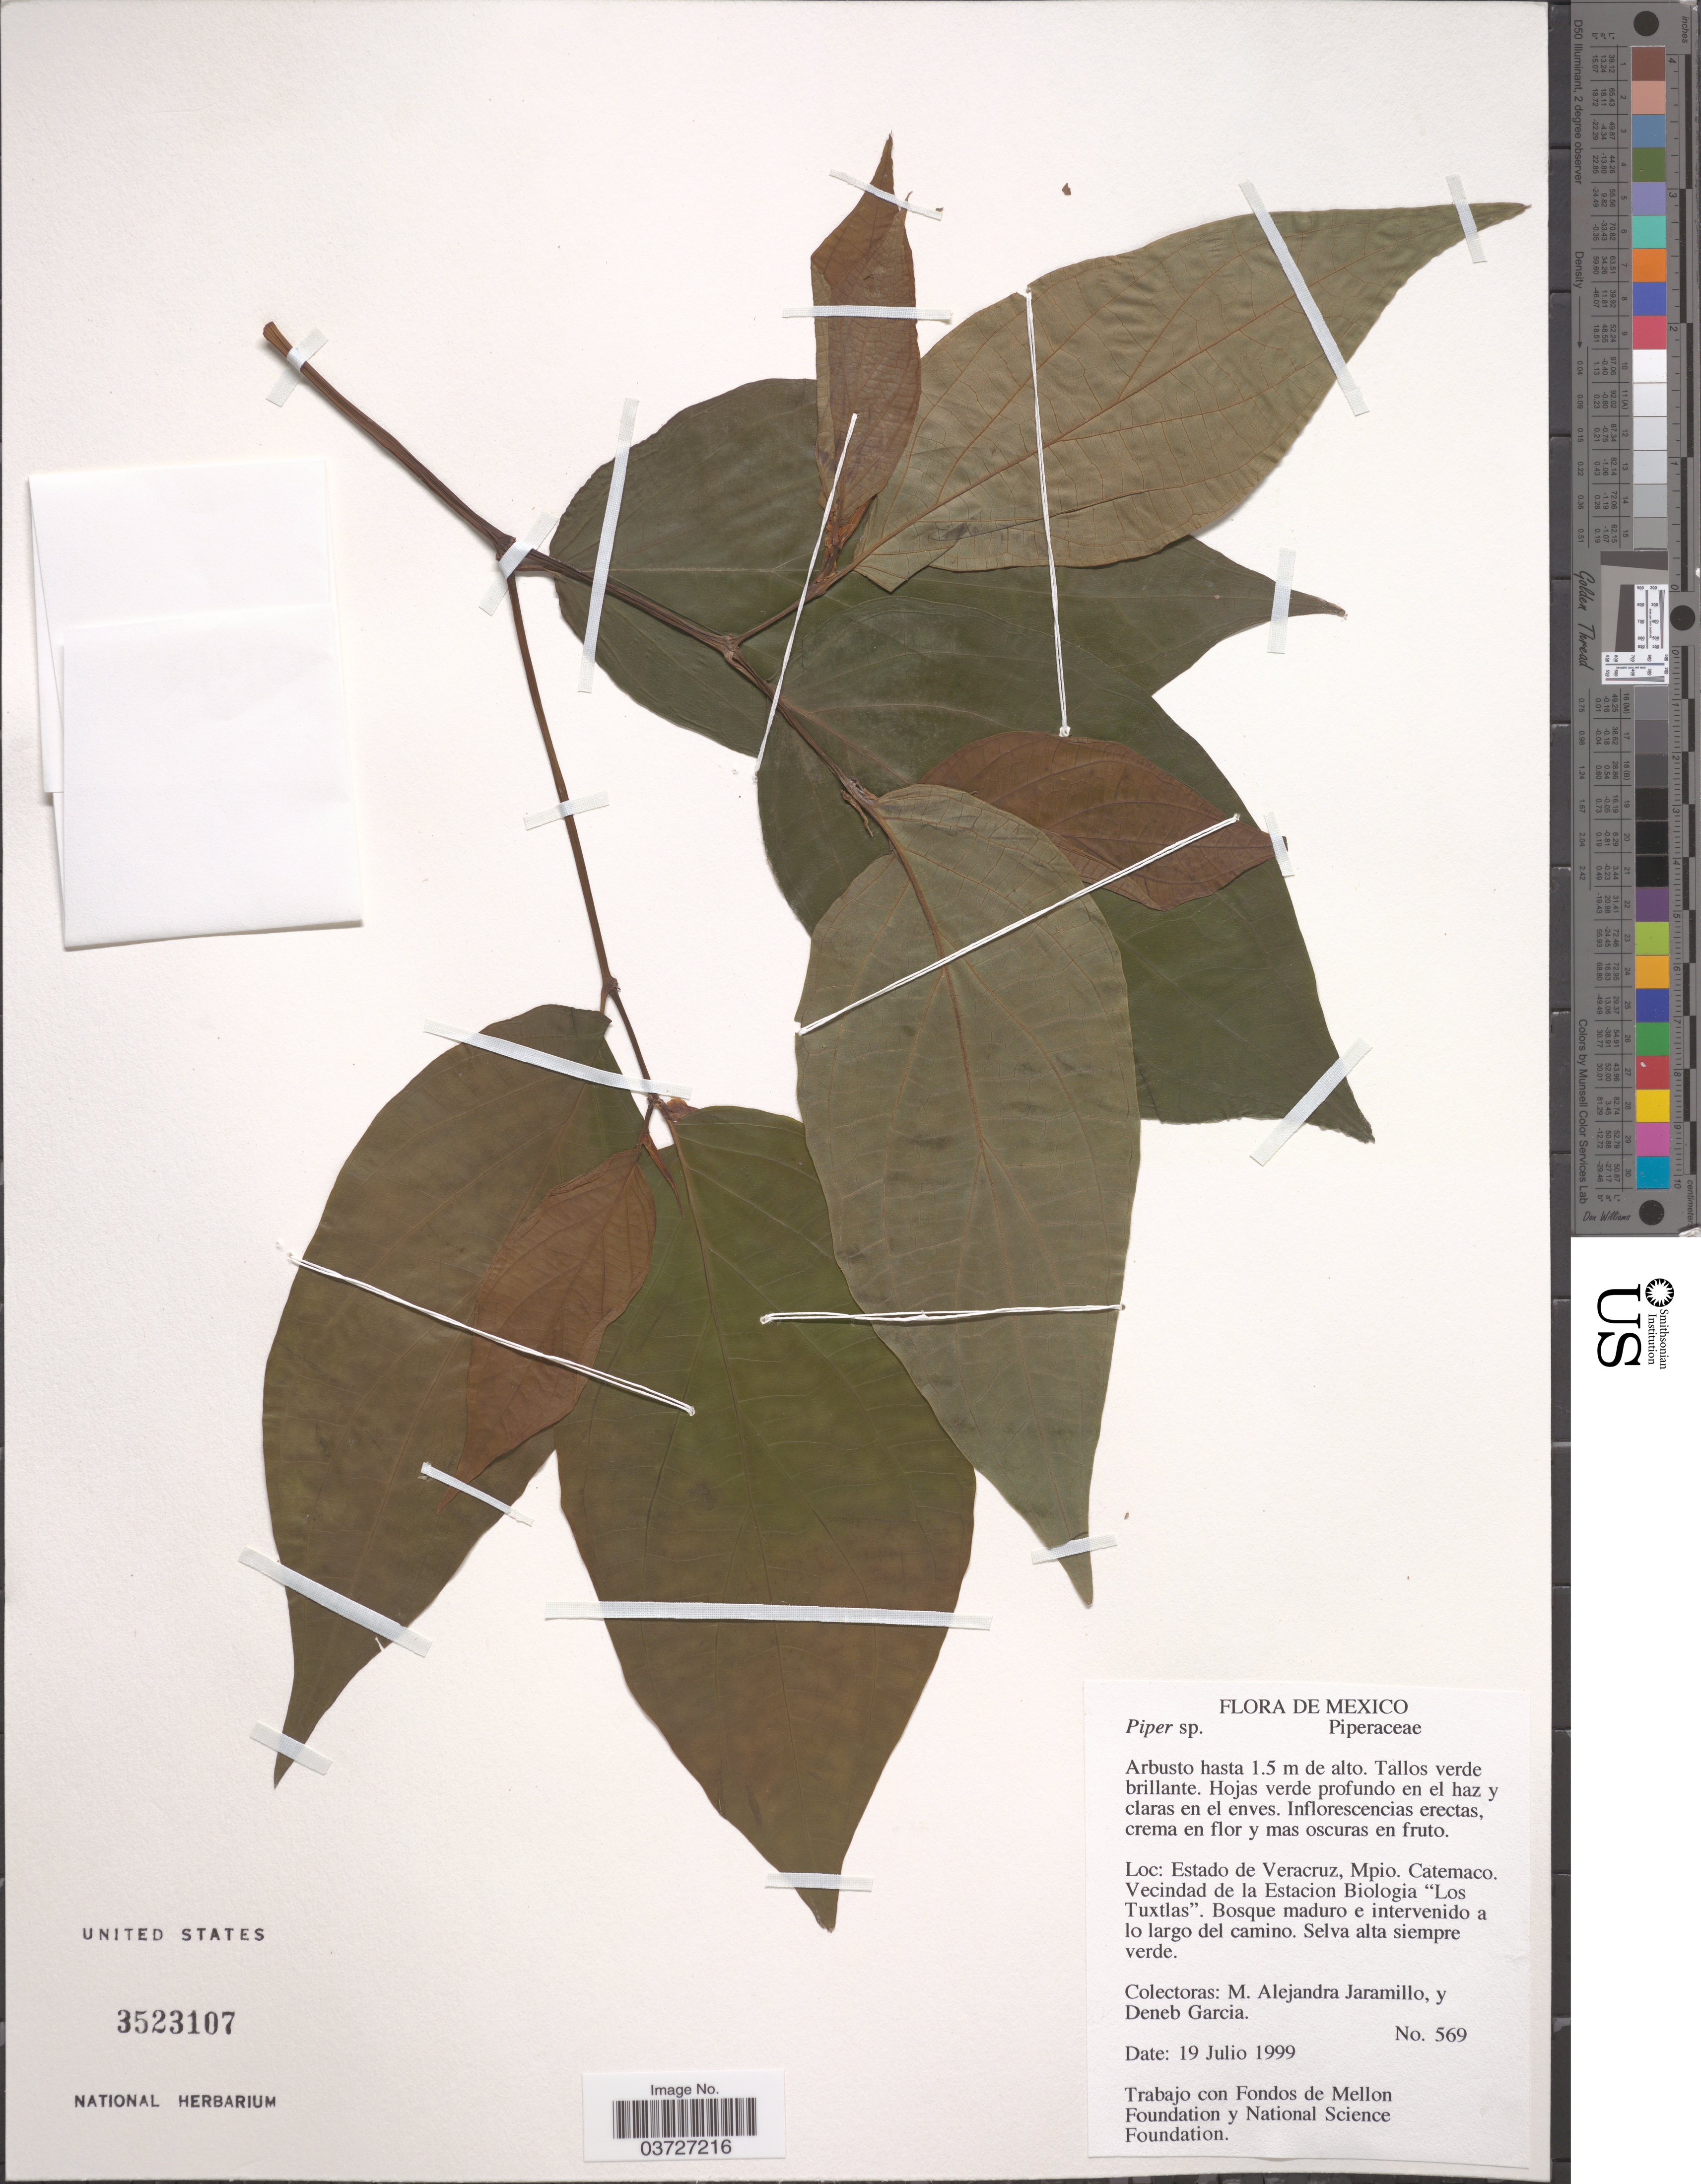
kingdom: Plantae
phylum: Tracheophyta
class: Magnoliopsida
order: Piperales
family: Piperaceae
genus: Piper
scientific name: Piper sp.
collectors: M. A. Jaramillo & D. Garcia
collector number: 569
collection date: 1999-07-19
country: Mexico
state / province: Veracruz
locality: Veracruz, Mpio. Catemaco. Vecindad de la Estacion Biologia 'Los Tuxtlas'.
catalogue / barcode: US 3523107